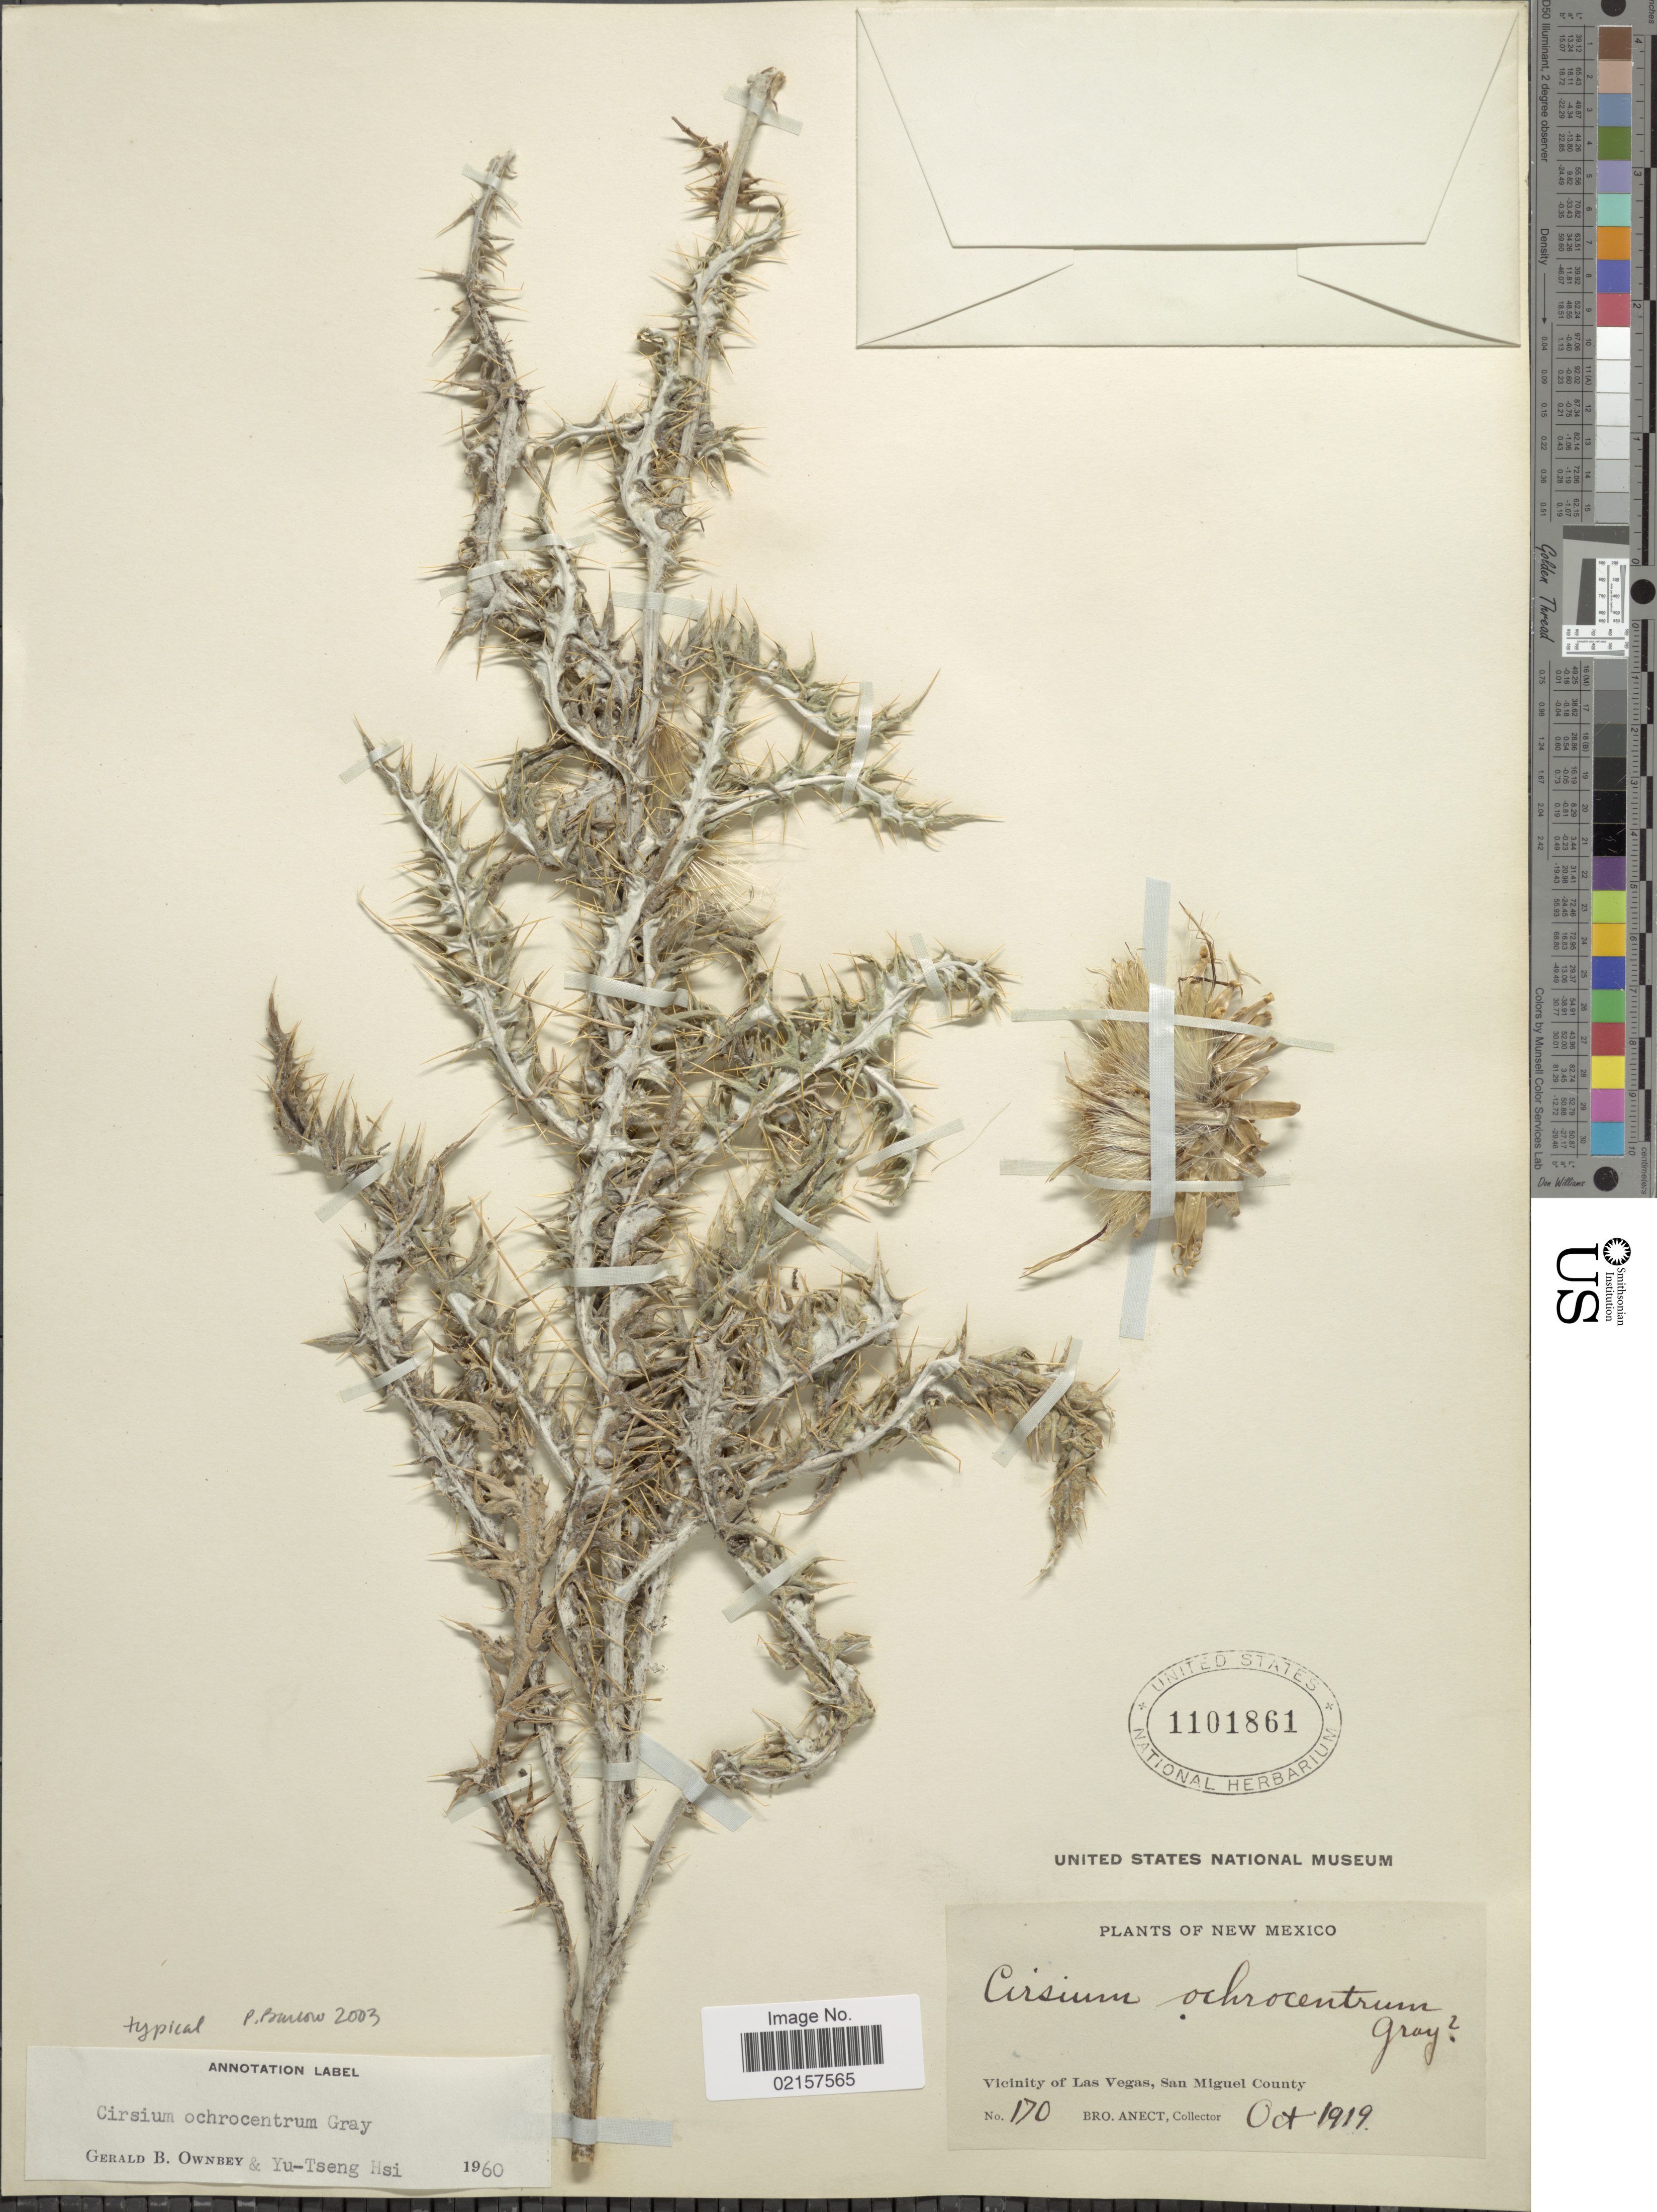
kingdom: Plantae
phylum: Tracheophyta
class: Magnoliopsida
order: Asterales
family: Asteraceae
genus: Cirsium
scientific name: Cirsium ochrocentrum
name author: A. Gray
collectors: B. Anect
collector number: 170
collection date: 1919-10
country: United States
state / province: New Mexico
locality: Vicinity of Las Vegas, San Miguel County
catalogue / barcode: US 1101861